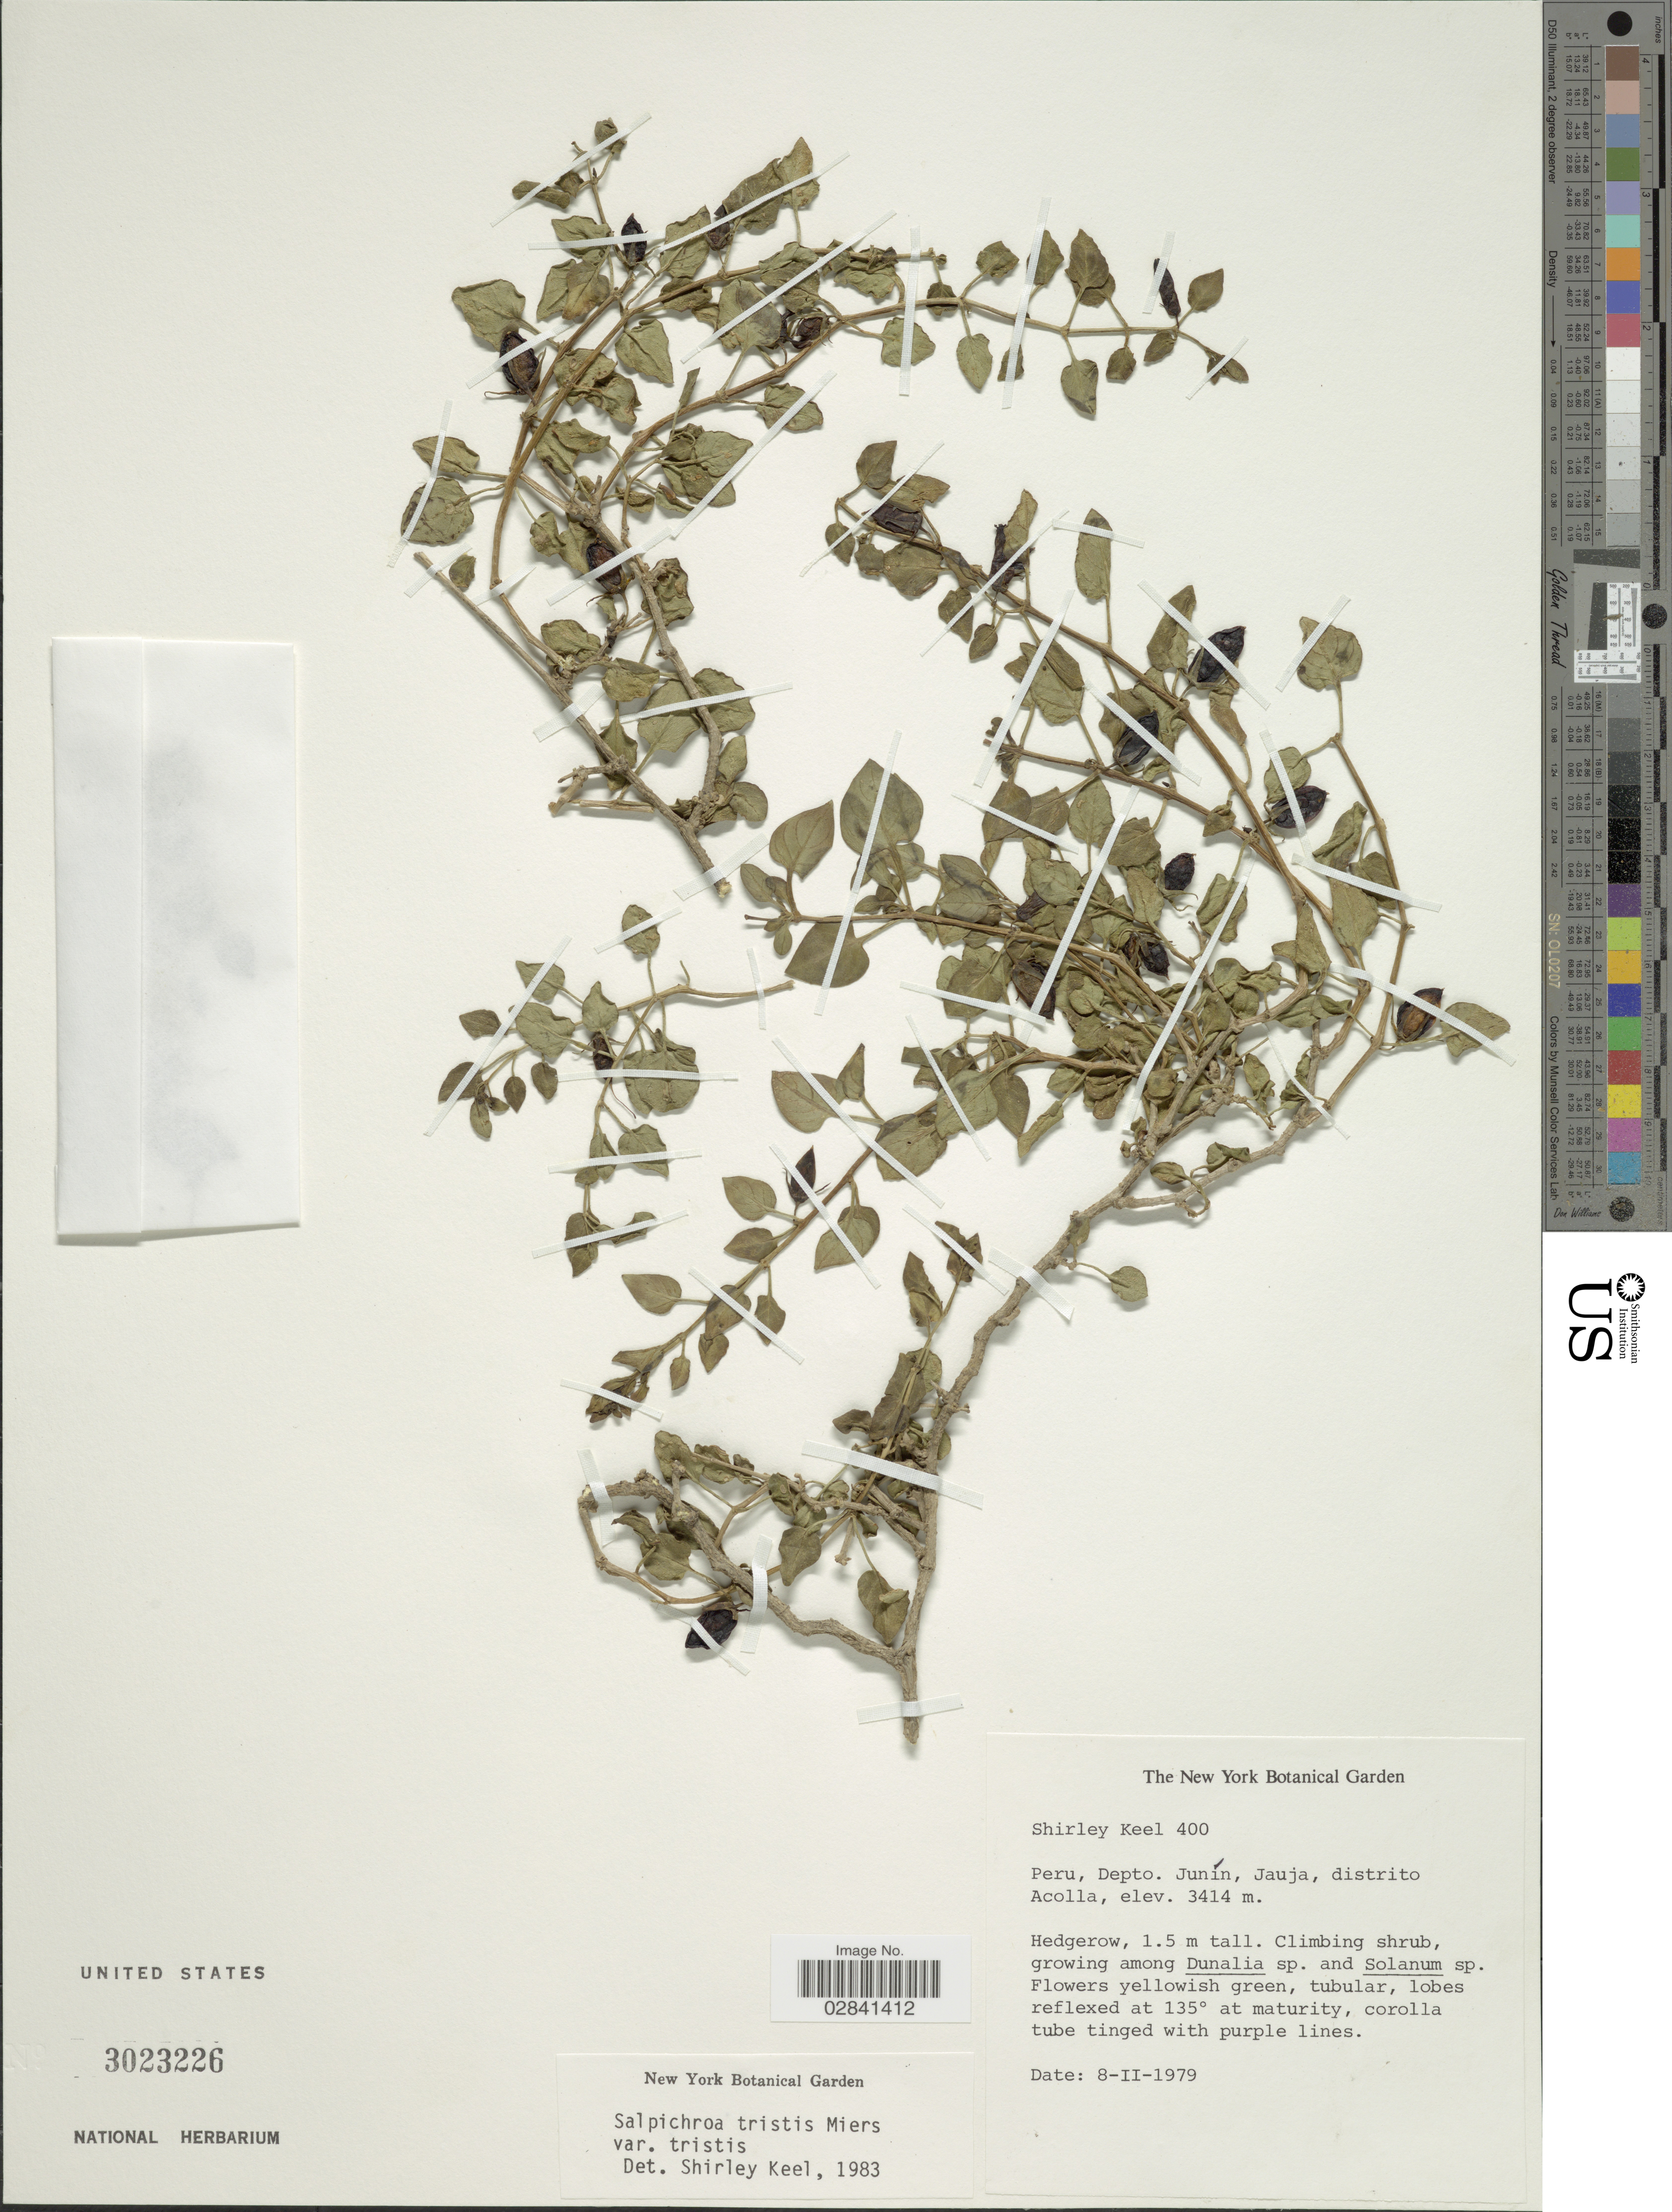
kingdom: Plantae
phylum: Tracheophyta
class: Magnoliopsida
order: Solanales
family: Solanaceae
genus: Salpichroa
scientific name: Salpichroa tristis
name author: Walp.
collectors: S. Keel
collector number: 400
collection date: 1979-02-08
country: Peru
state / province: Junín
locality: Depto. Junín, Jauja, distrito Acolla.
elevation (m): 3414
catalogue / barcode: US 3023226